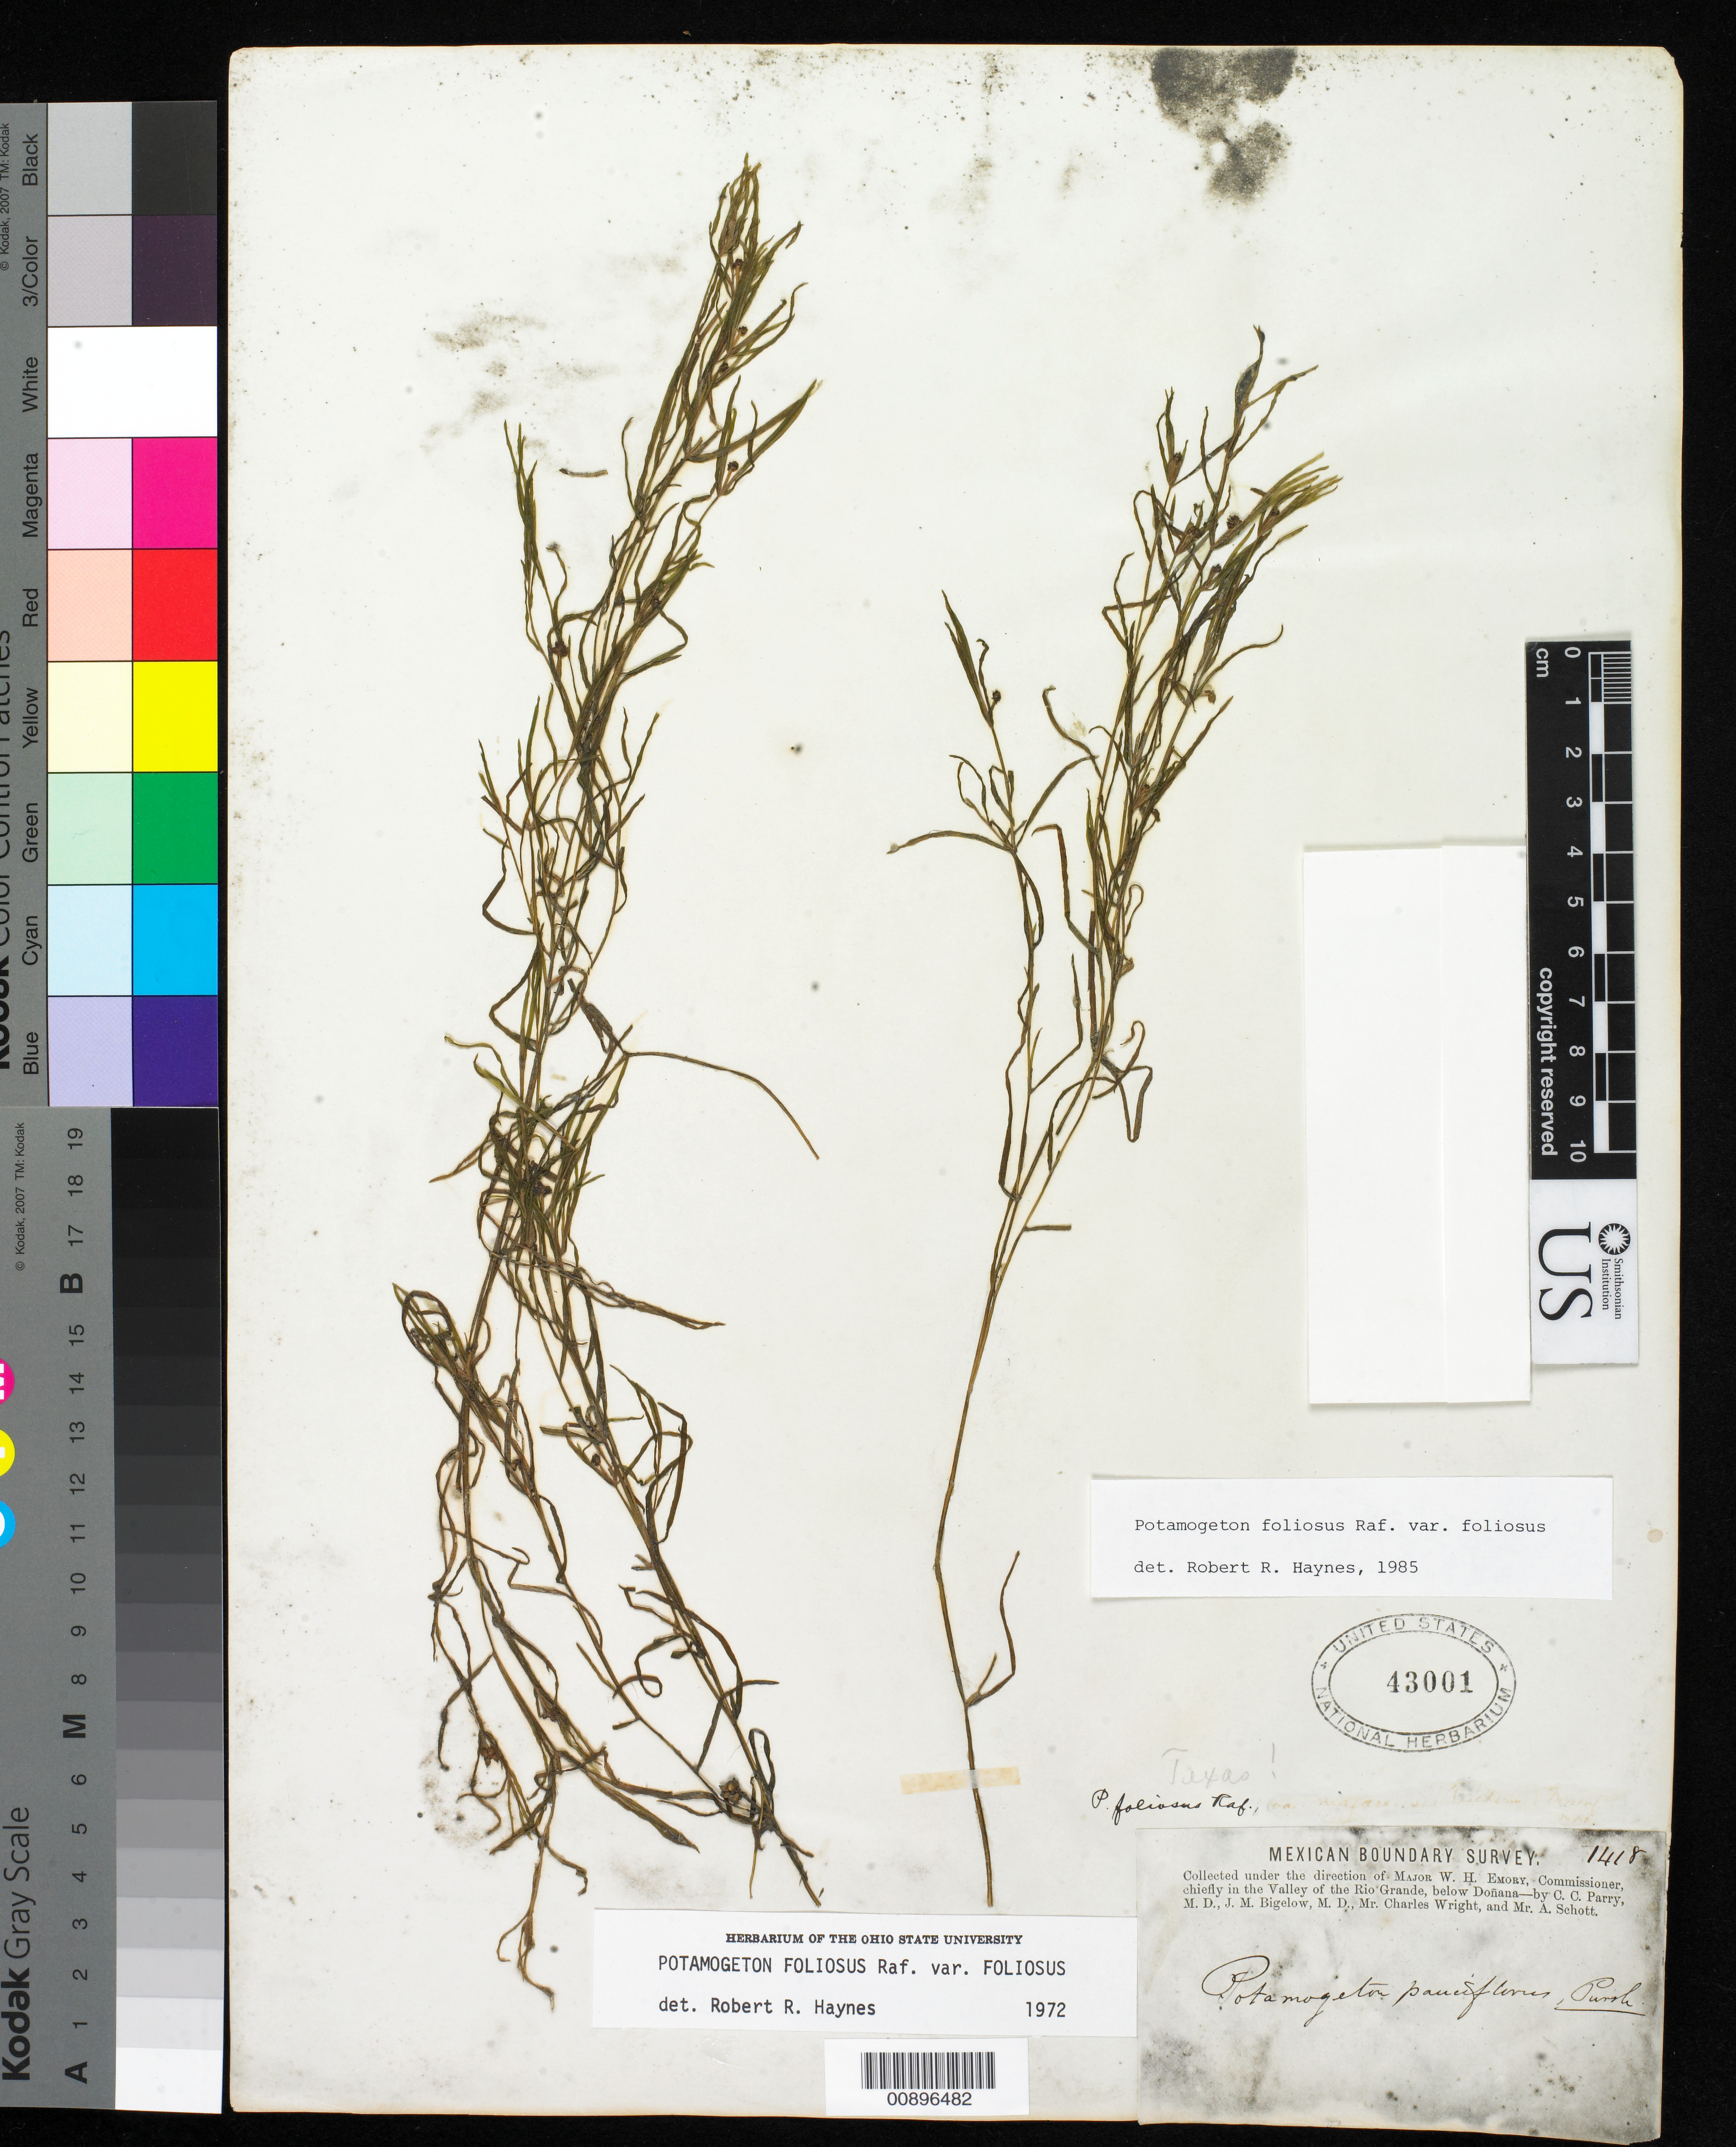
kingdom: Plantae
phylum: Tracheophyta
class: Liliopsida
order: Alismatales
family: Potamogetonaceae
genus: Potamogeton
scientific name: Potamogeton foliosus var. foliosus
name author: Raf.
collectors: C. C. Parry, J. M. Bigelow, C. Wright & A. C. V. Schott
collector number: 1418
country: United States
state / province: New Mexico / Texas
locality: Valley of the Rio Grande, below Doñana.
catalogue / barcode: US 43001